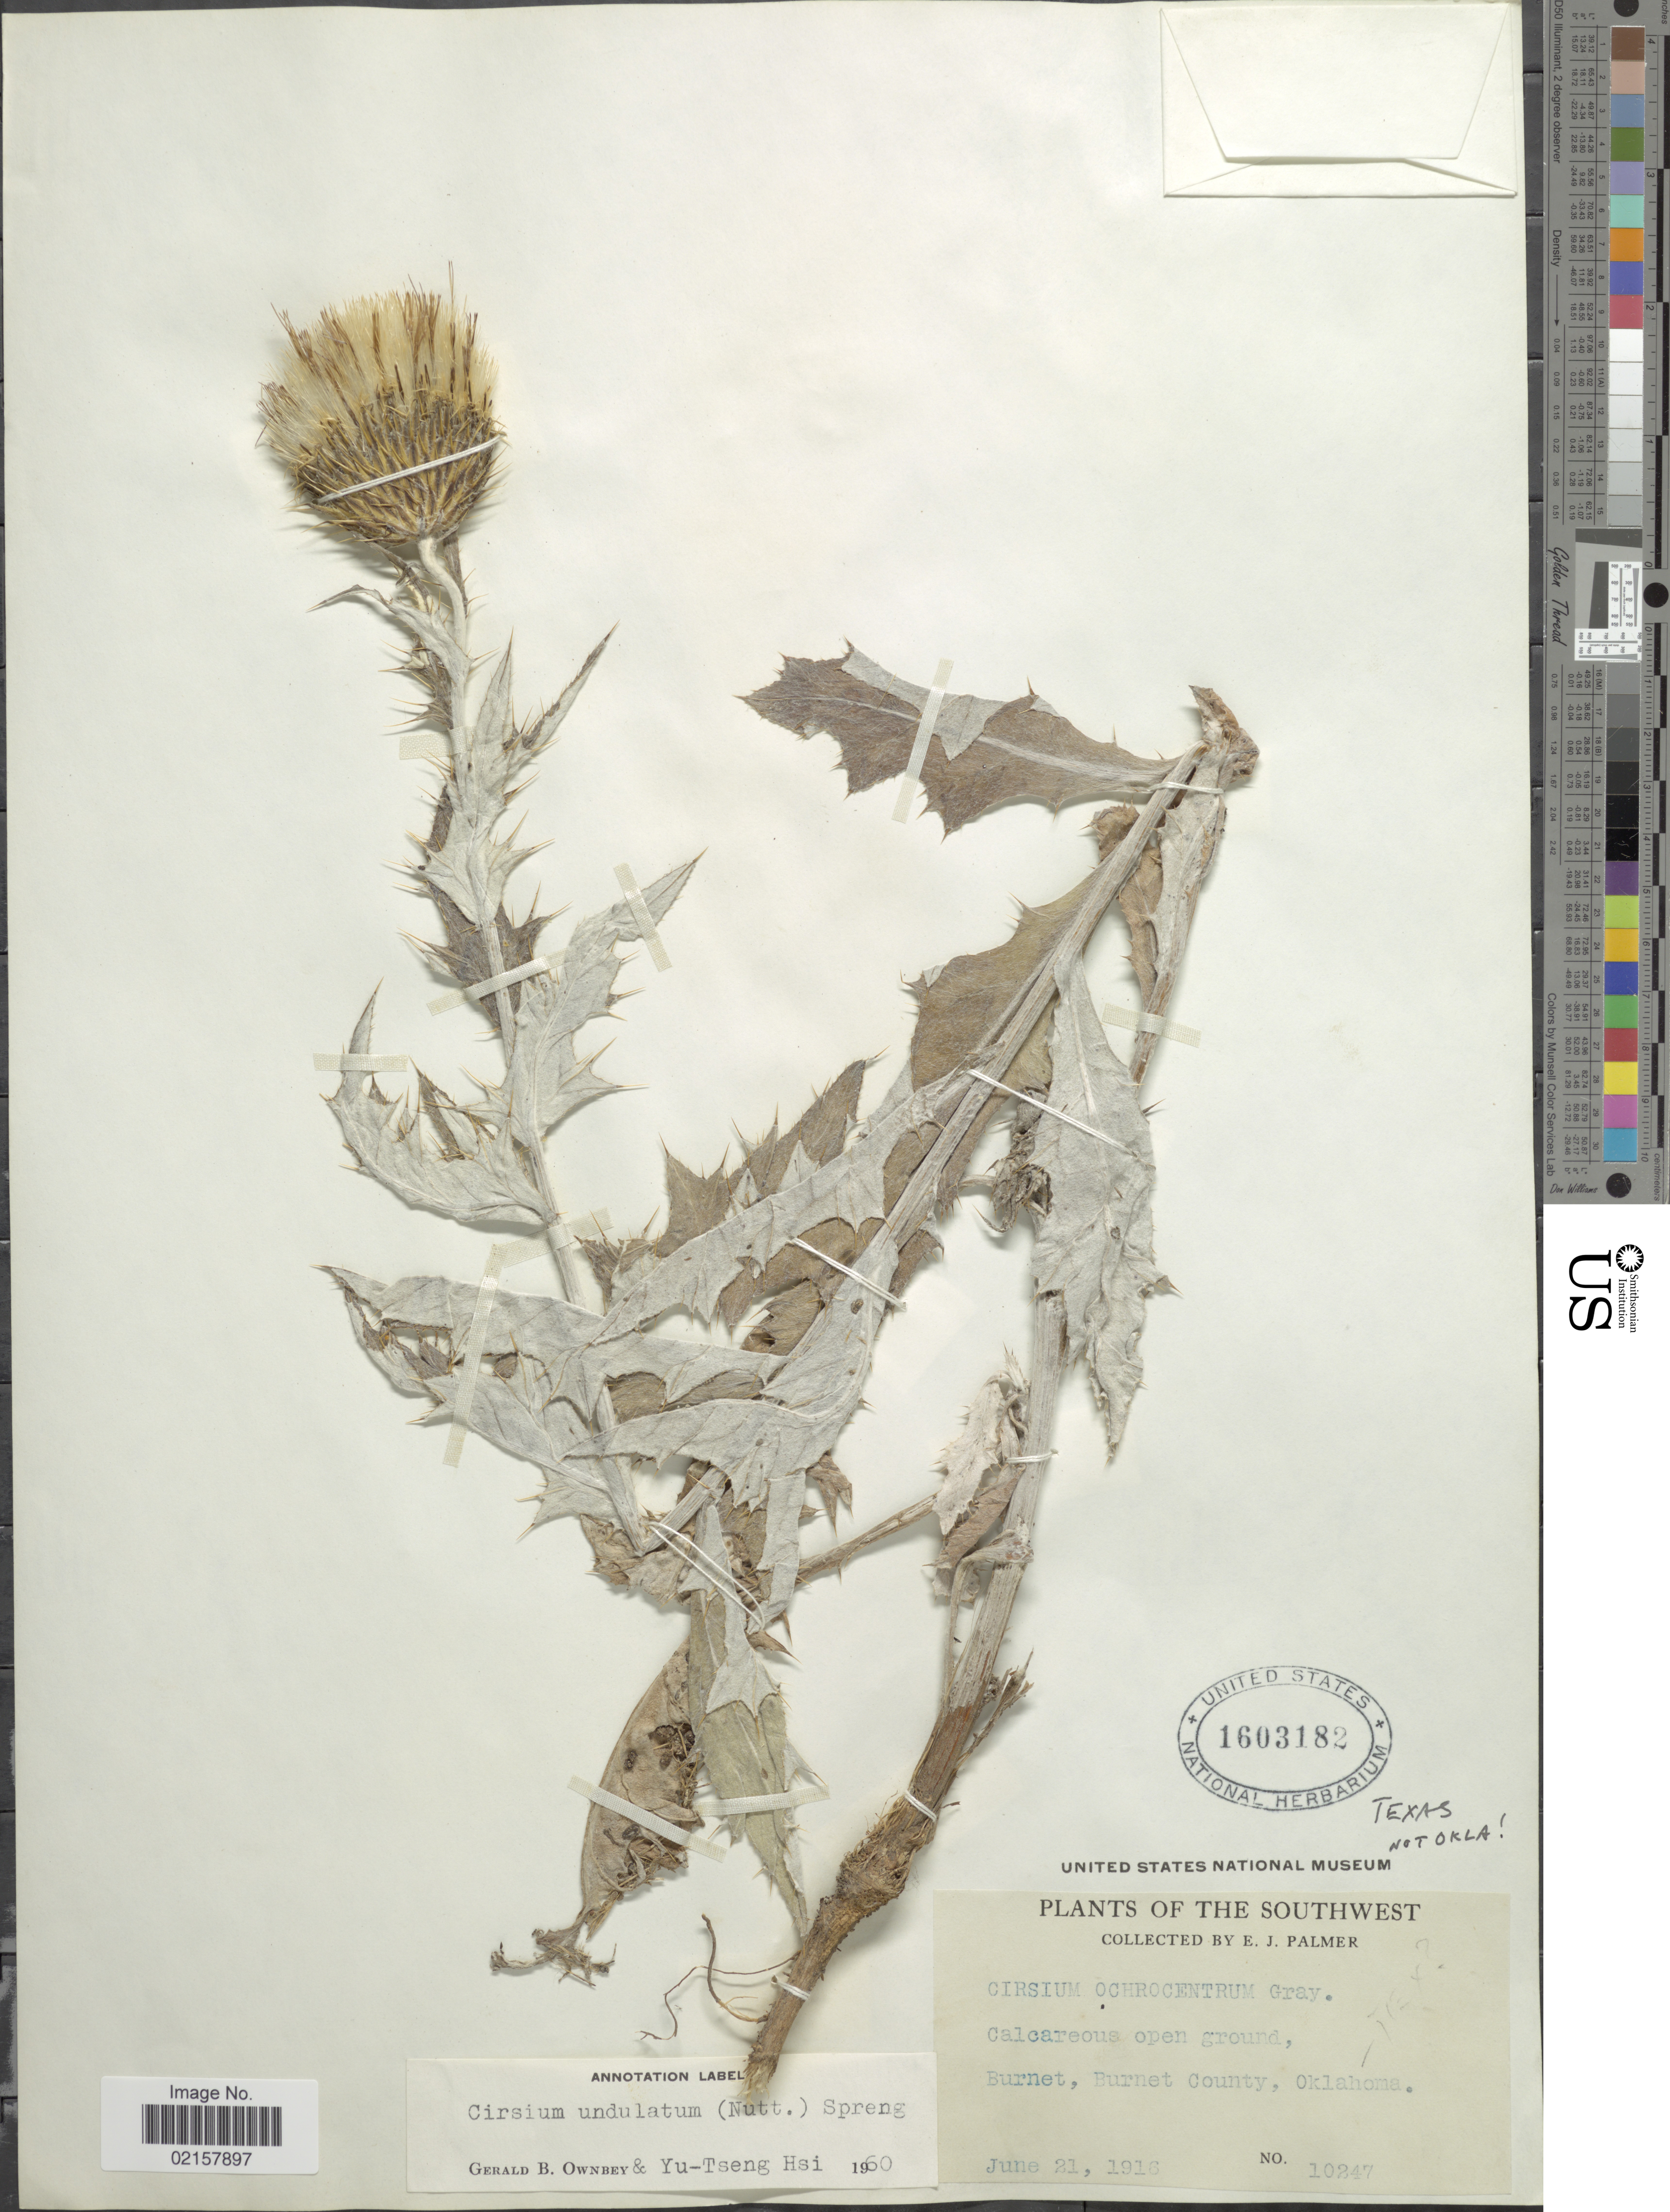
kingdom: Plantae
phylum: Tracheophyta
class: Magnoliopsida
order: Asterales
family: Asteraceae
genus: Cirsium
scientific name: Cirsium undulatum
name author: (Nutt.) Spreng.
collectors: E. J. Palmer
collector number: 10247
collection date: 1913-06-21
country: United States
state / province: Oklahoma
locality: Southwest, Burnet, Burnet County.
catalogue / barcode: US 1603182